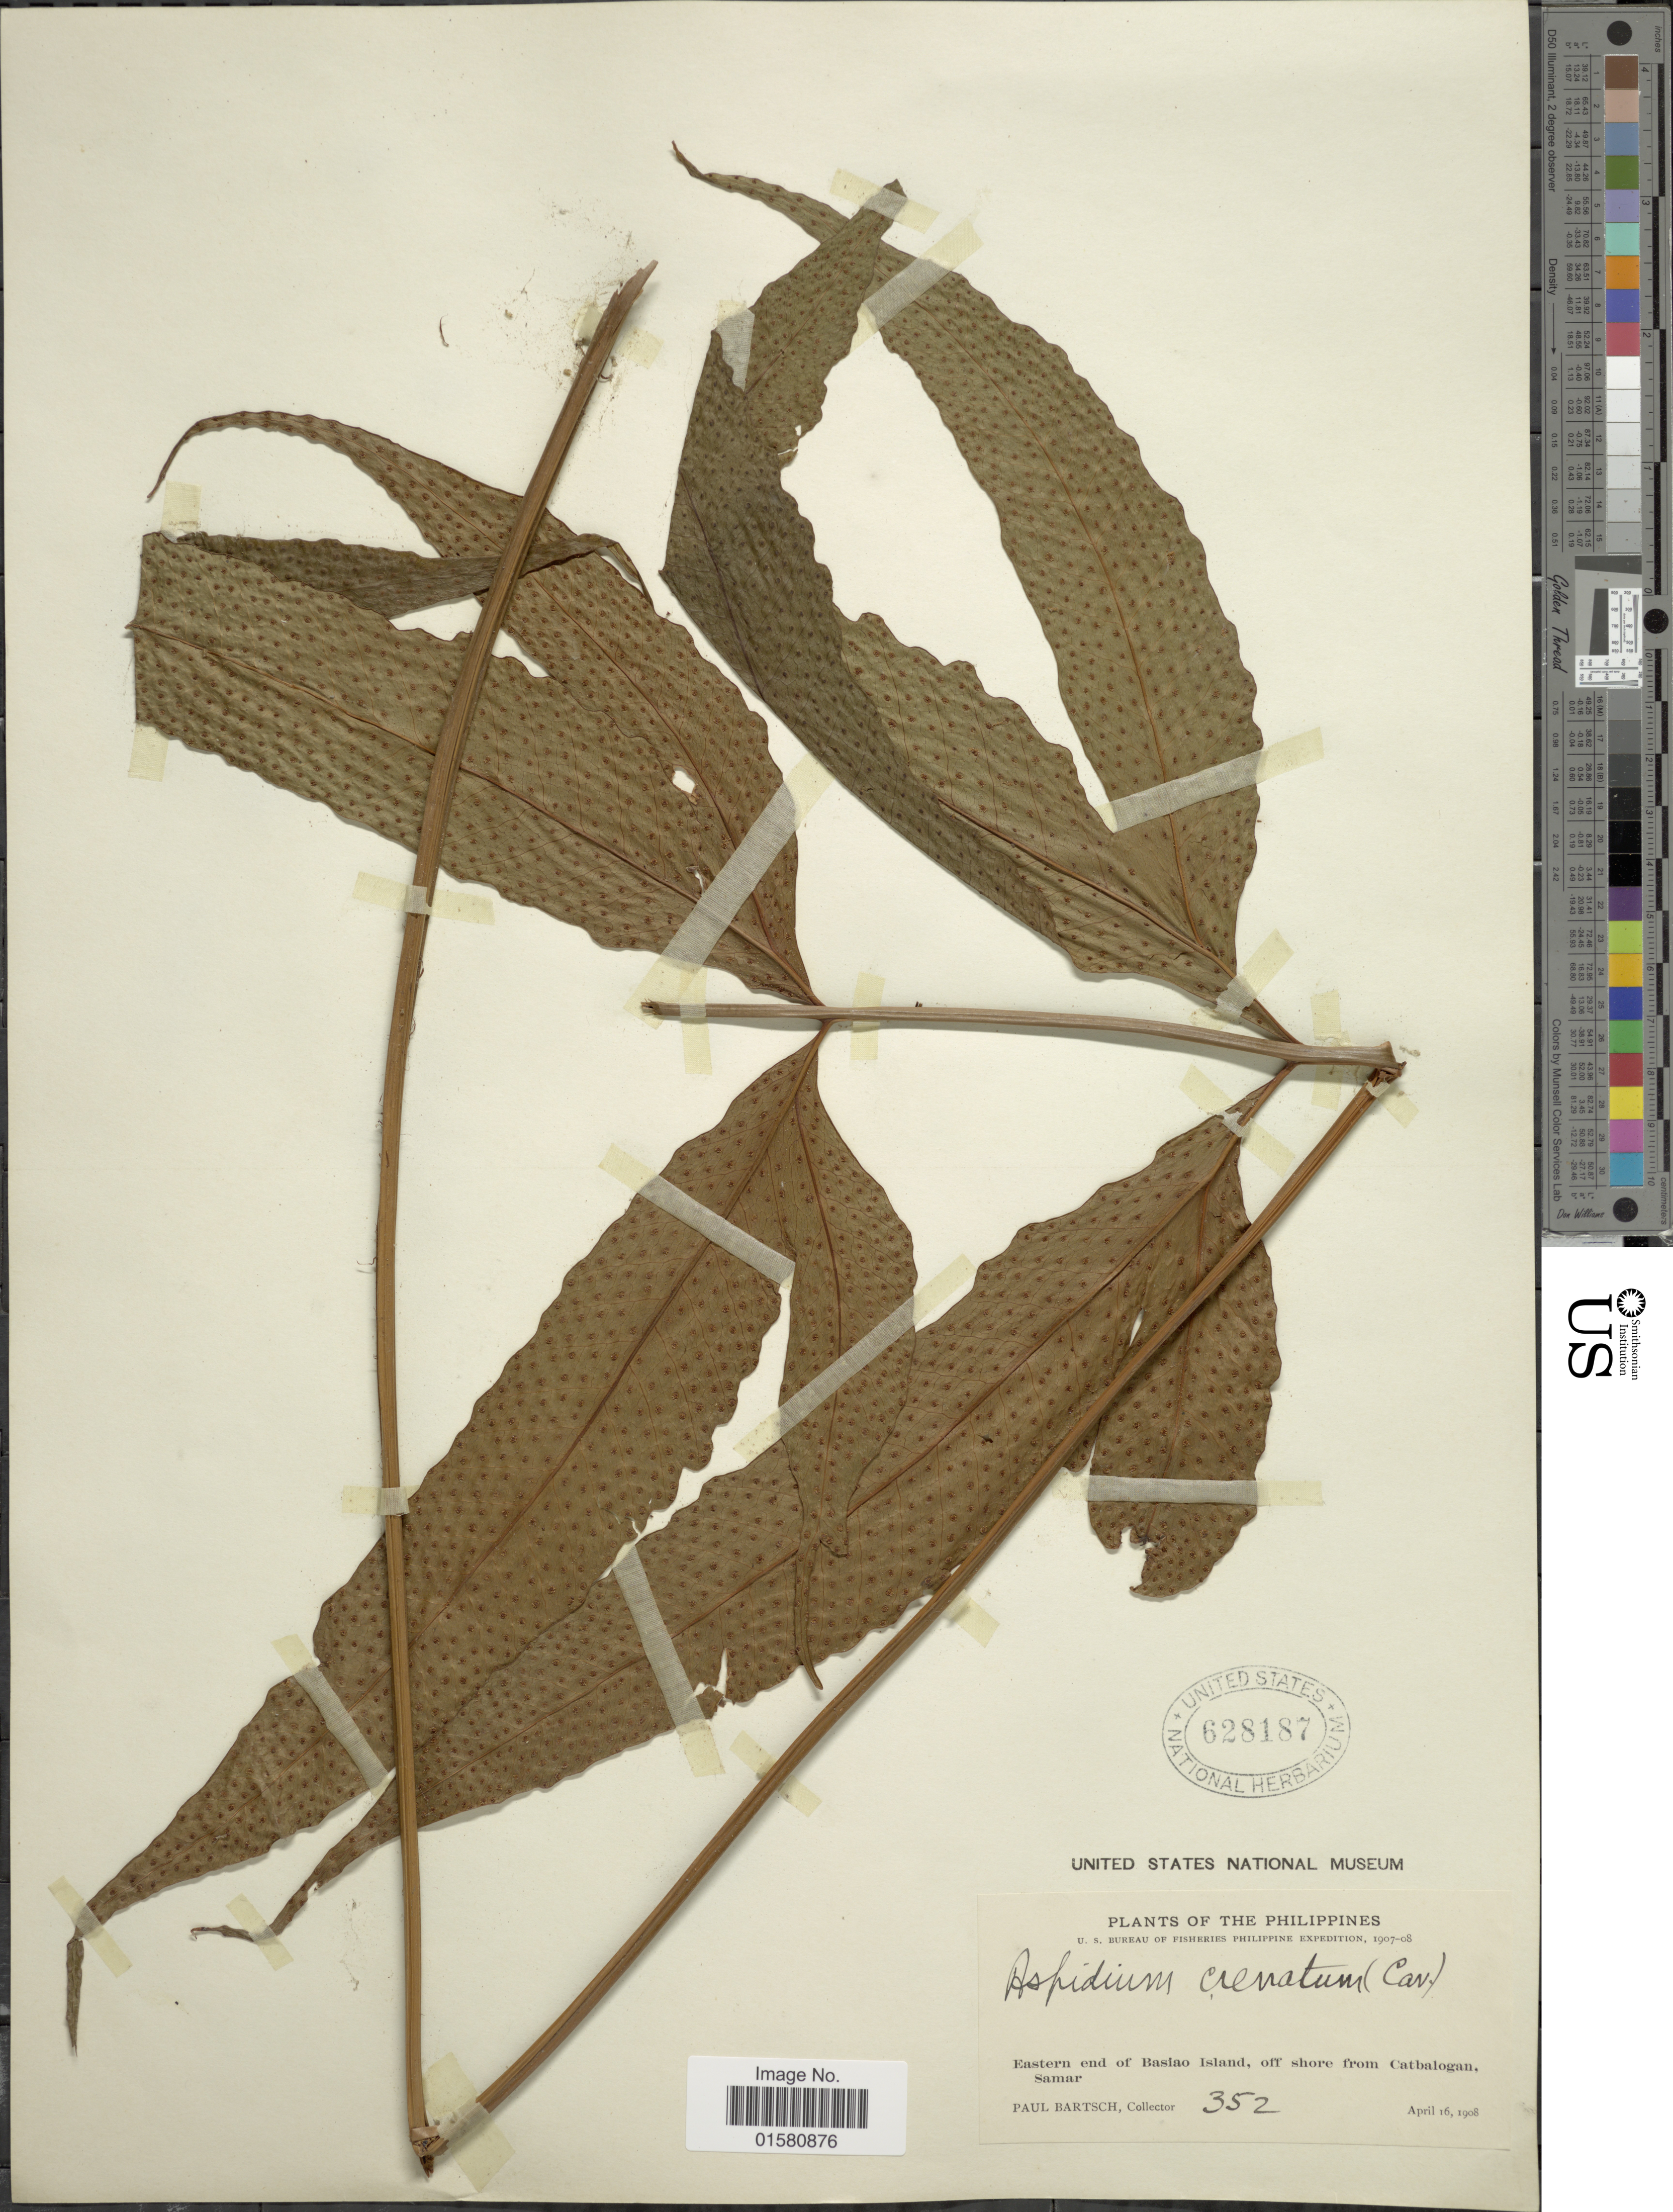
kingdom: Plantae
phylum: Tracheophyta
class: Polypodiopsida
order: Polypodiales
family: Tectariaceae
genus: Tectaria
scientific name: Tectaria crenata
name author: Cav.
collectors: P. Bartsch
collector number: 352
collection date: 1908-04-16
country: Philippines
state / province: Eastern Visayas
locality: Eastern end of Basiao Island, off shore from Catbalogan Samar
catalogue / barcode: US 628187